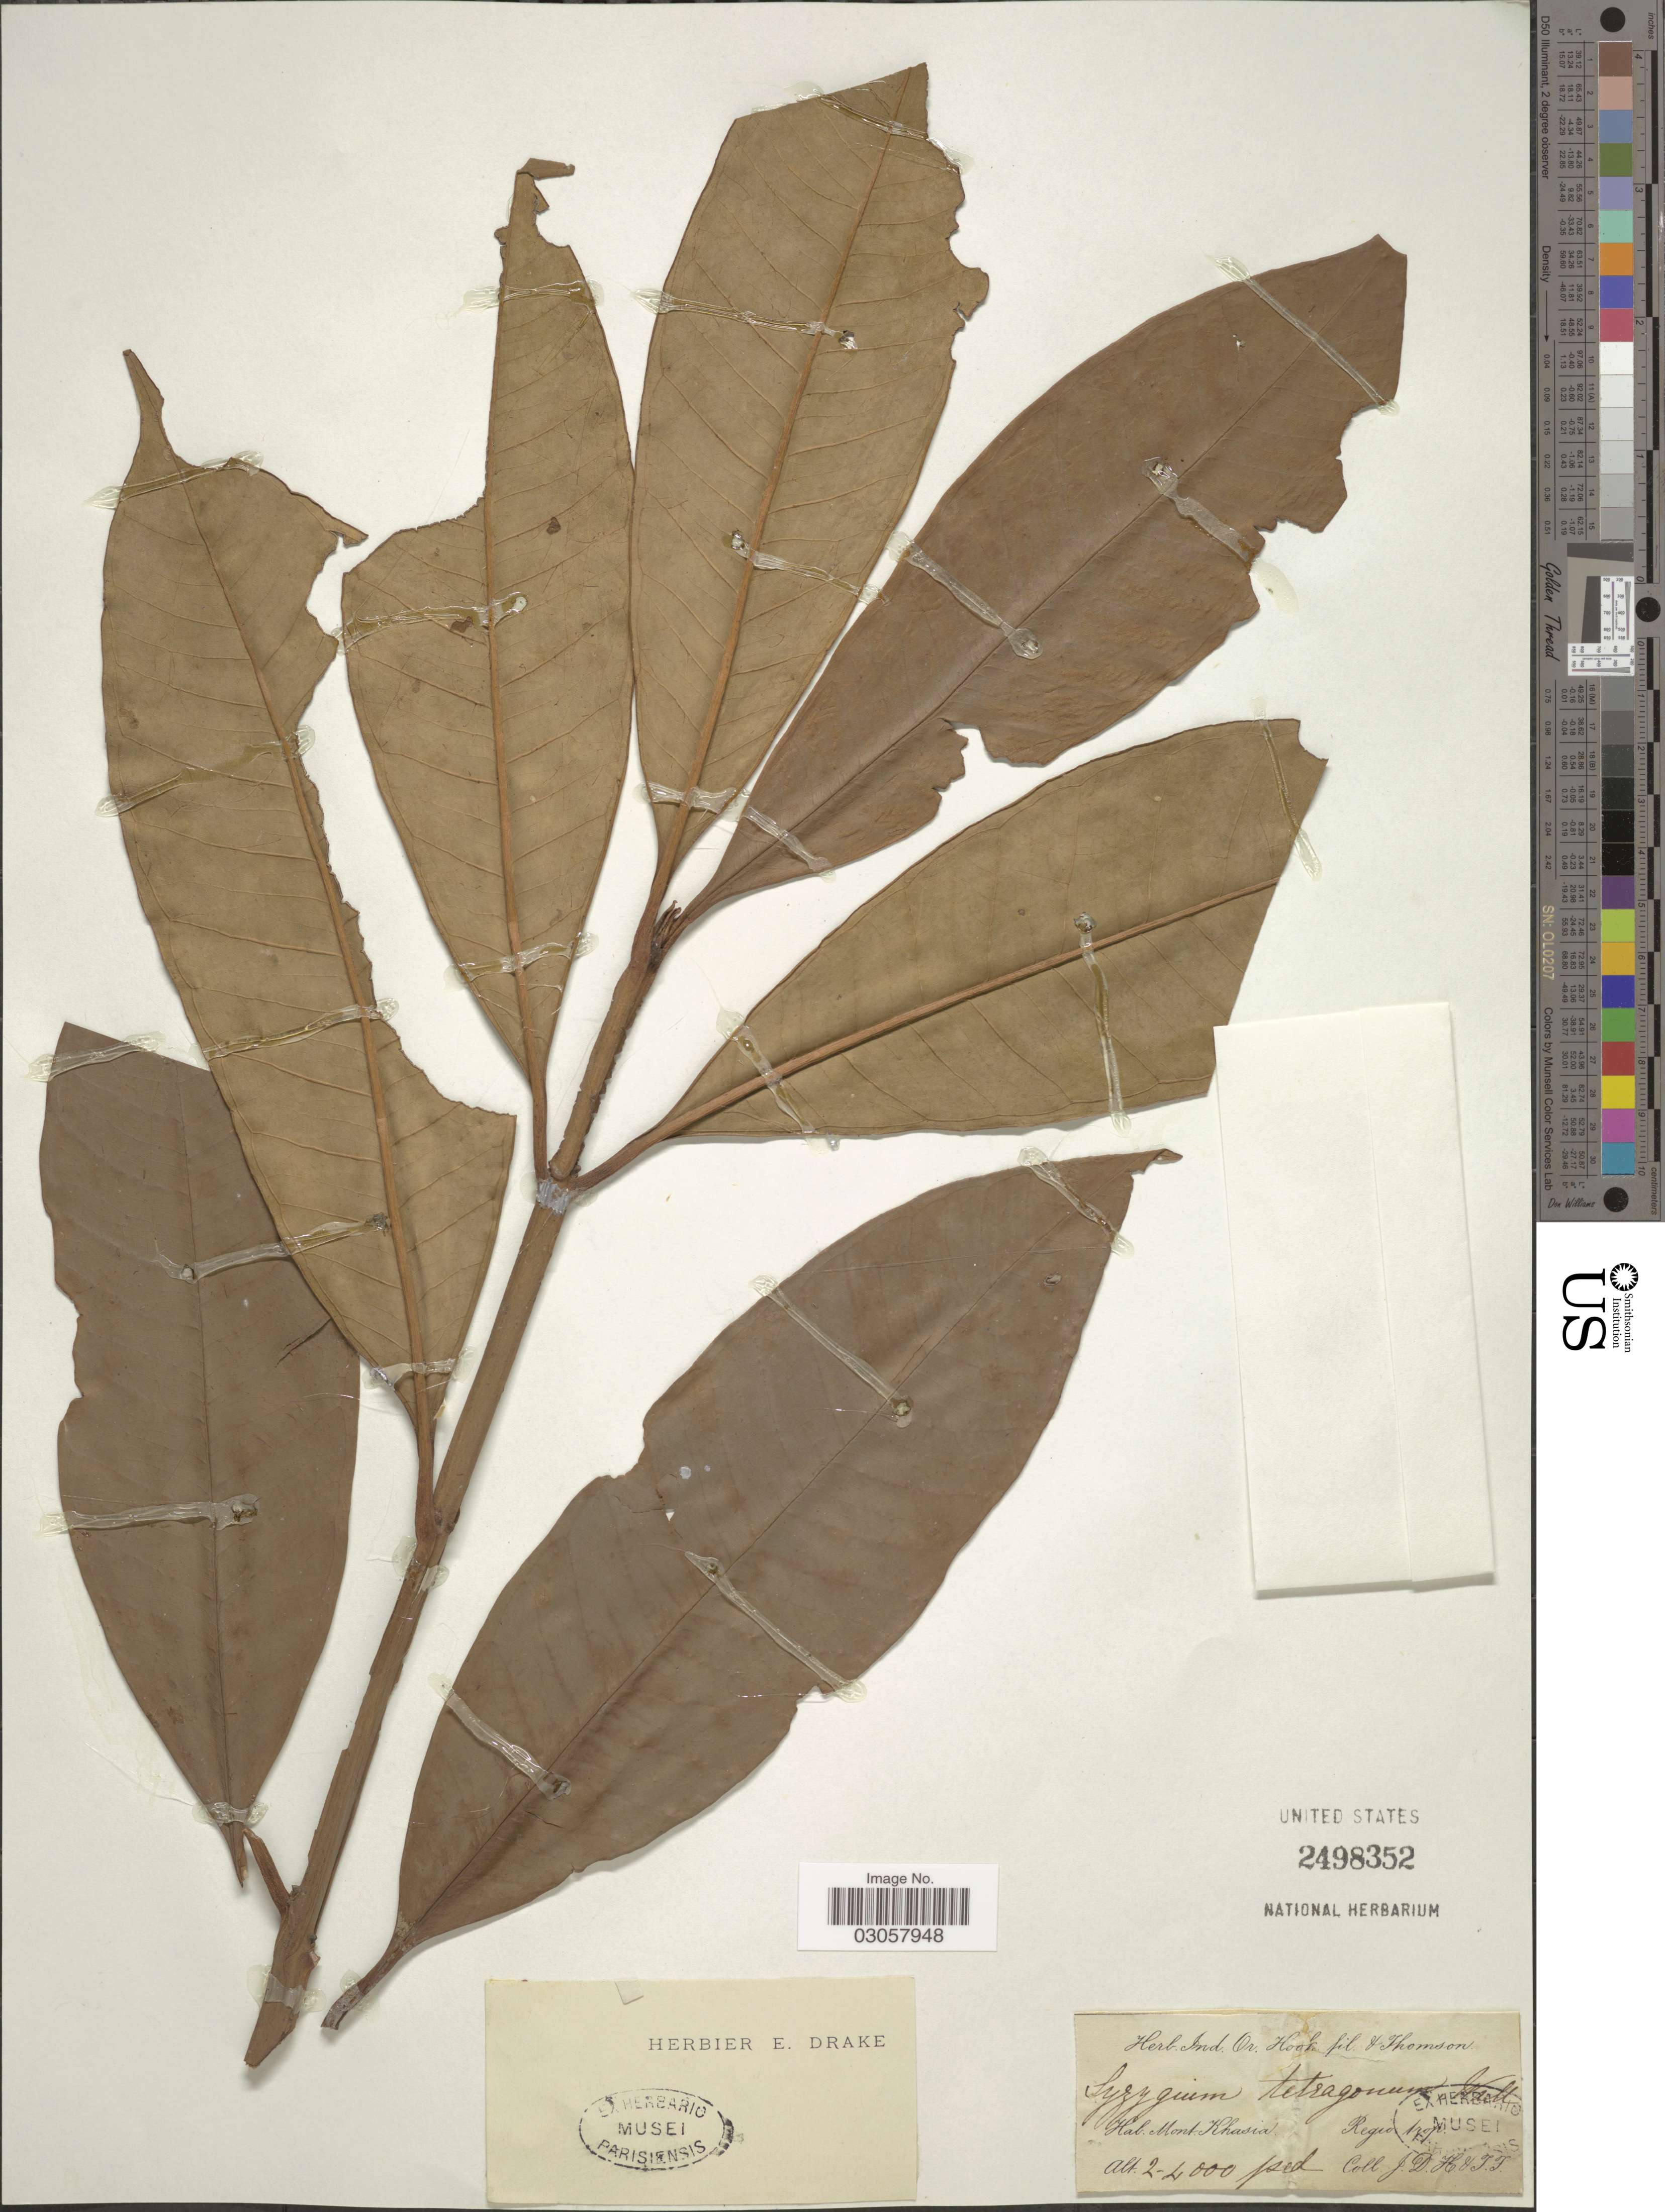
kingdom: Plantae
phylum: Tracheophyta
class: Magnoliopsida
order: Myrtales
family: Myrtaceae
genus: Syzygium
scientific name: Syzygium tetragonum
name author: (Wight) Wall. ex Walp.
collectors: J. D. Hooker & T. Thomson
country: India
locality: Mont. Khasia. Regio trop.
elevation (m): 610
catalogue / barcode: US 2498352